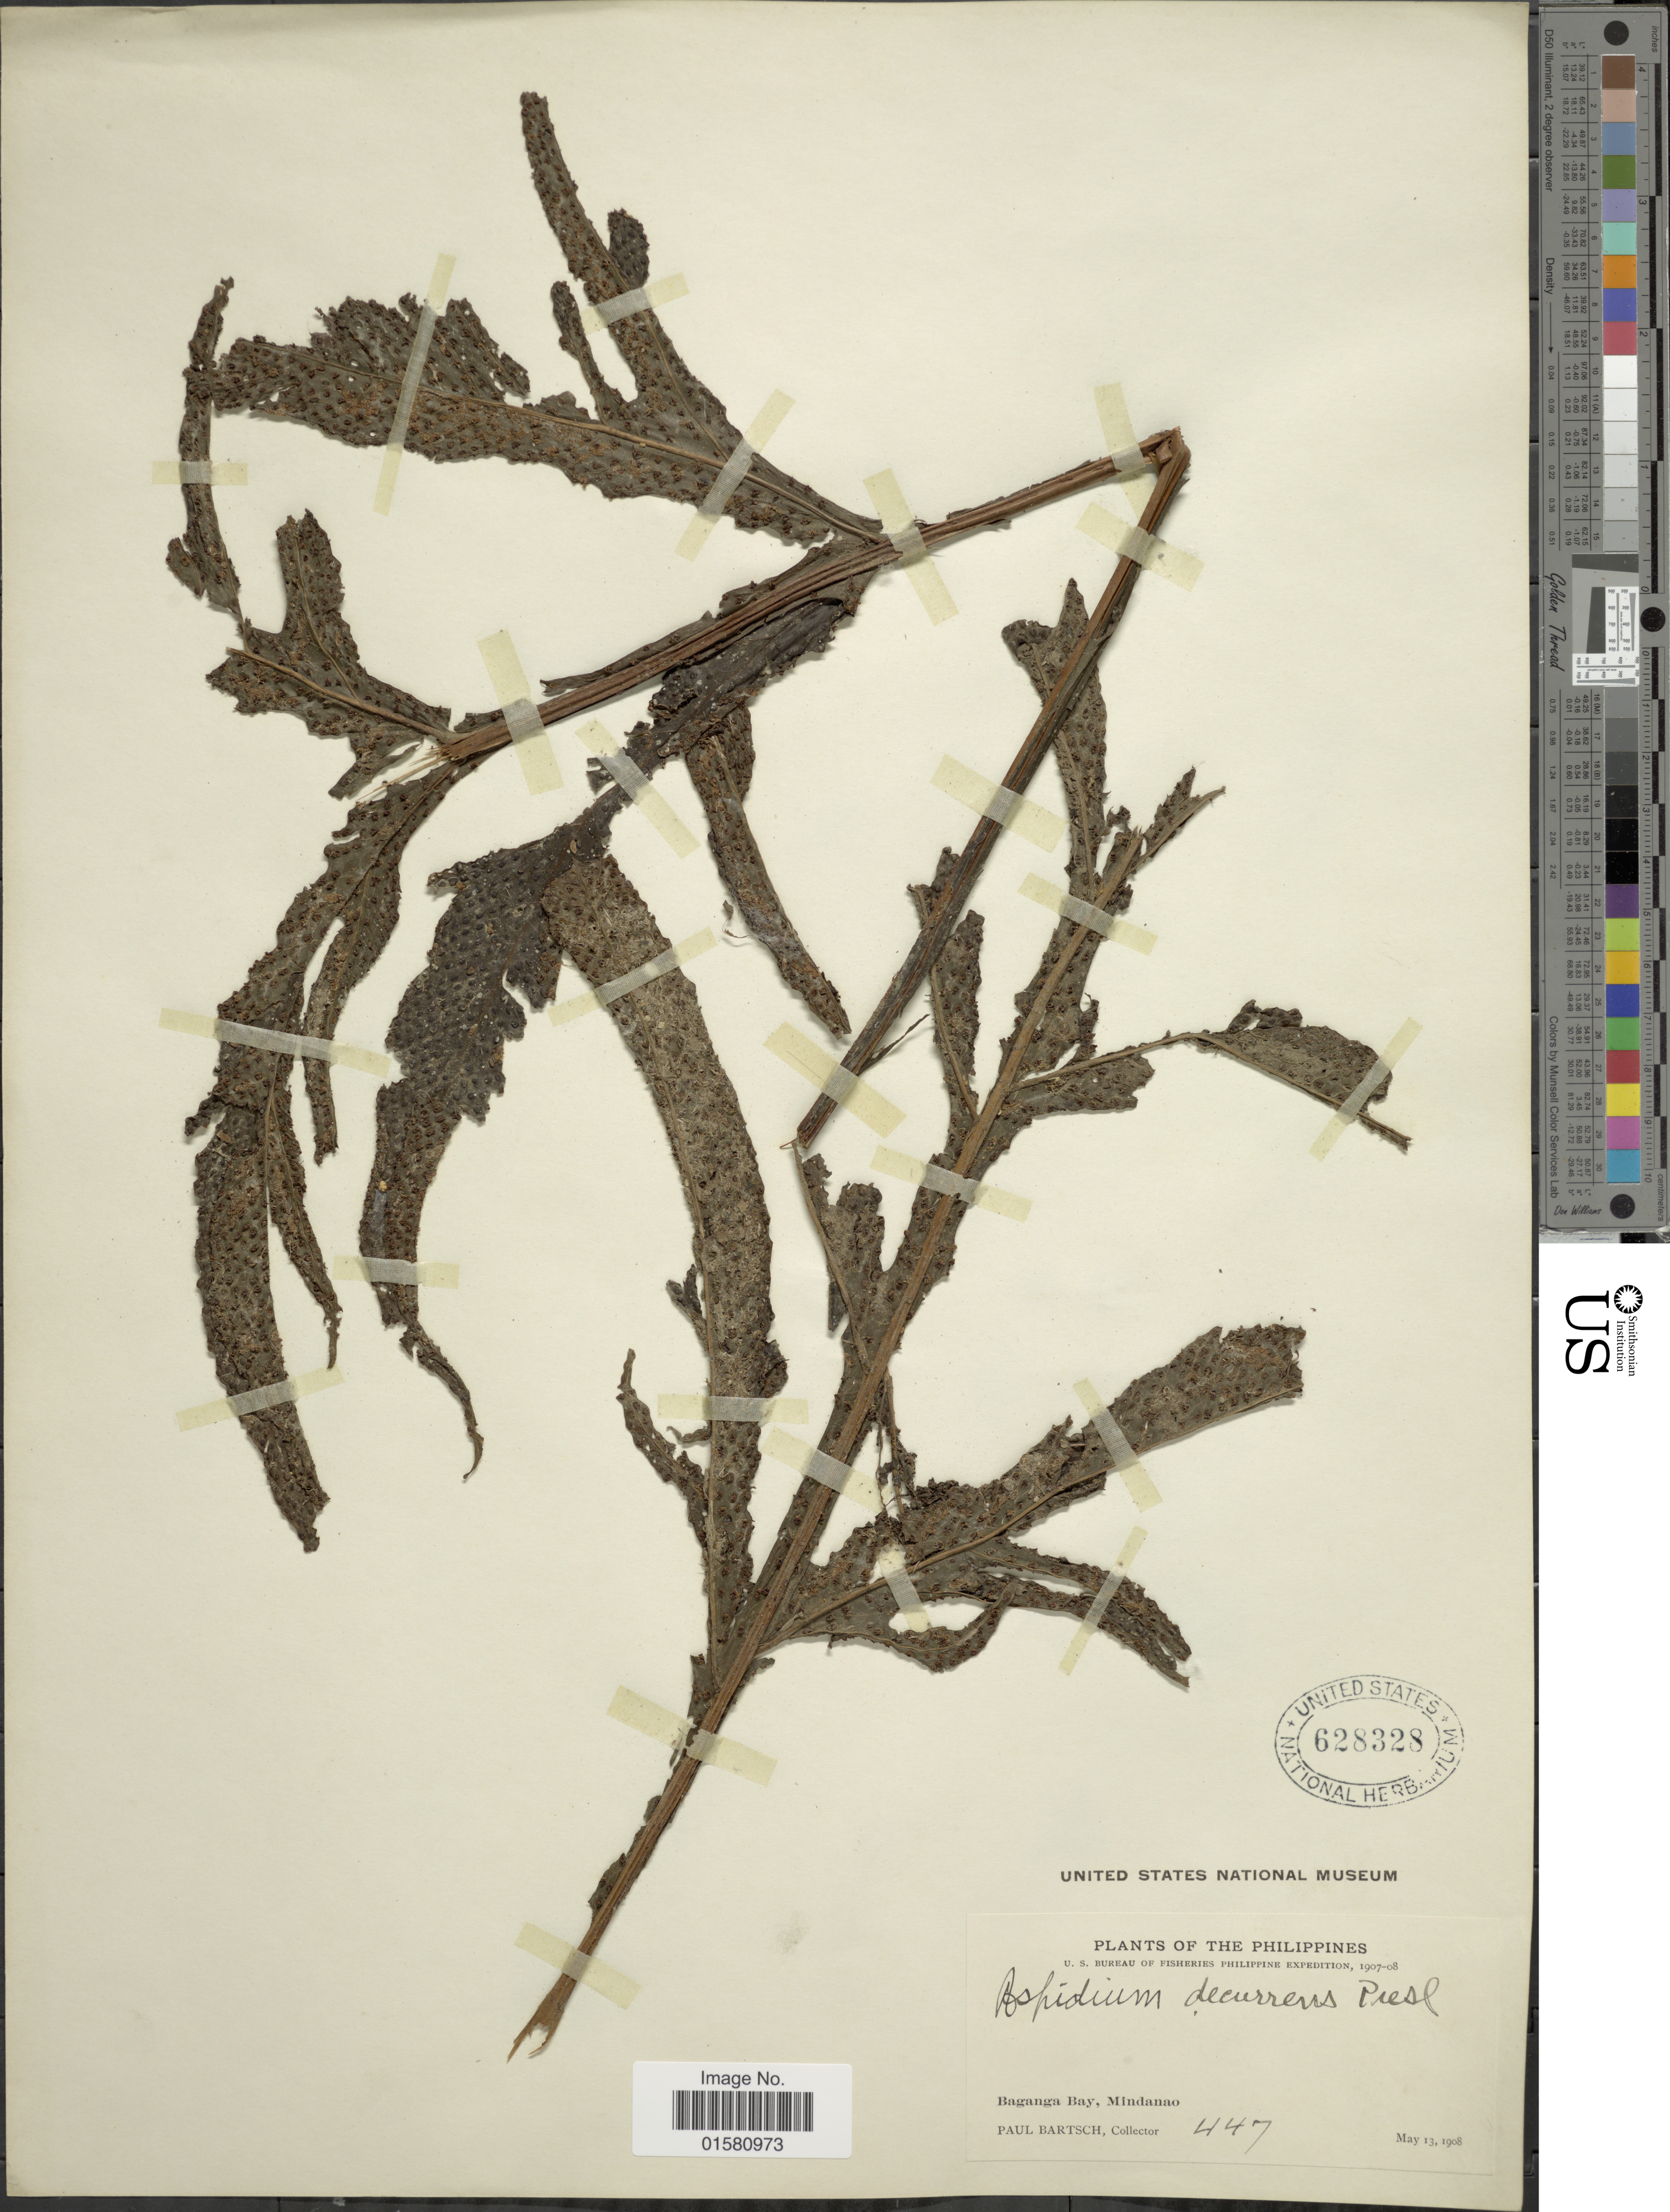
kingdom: Plantae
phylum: Tracheophyta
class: Polypodiopsida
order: Polypodiales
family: Tectariaceae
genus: Tectaria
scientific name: Tectaria decurrens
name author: (Presel.) Copel. in Elmer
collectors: P. Bartsch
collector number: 447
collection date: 1908-05-13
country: Philippines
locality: Baganga Bay, Mindanao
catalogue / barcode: US 628328